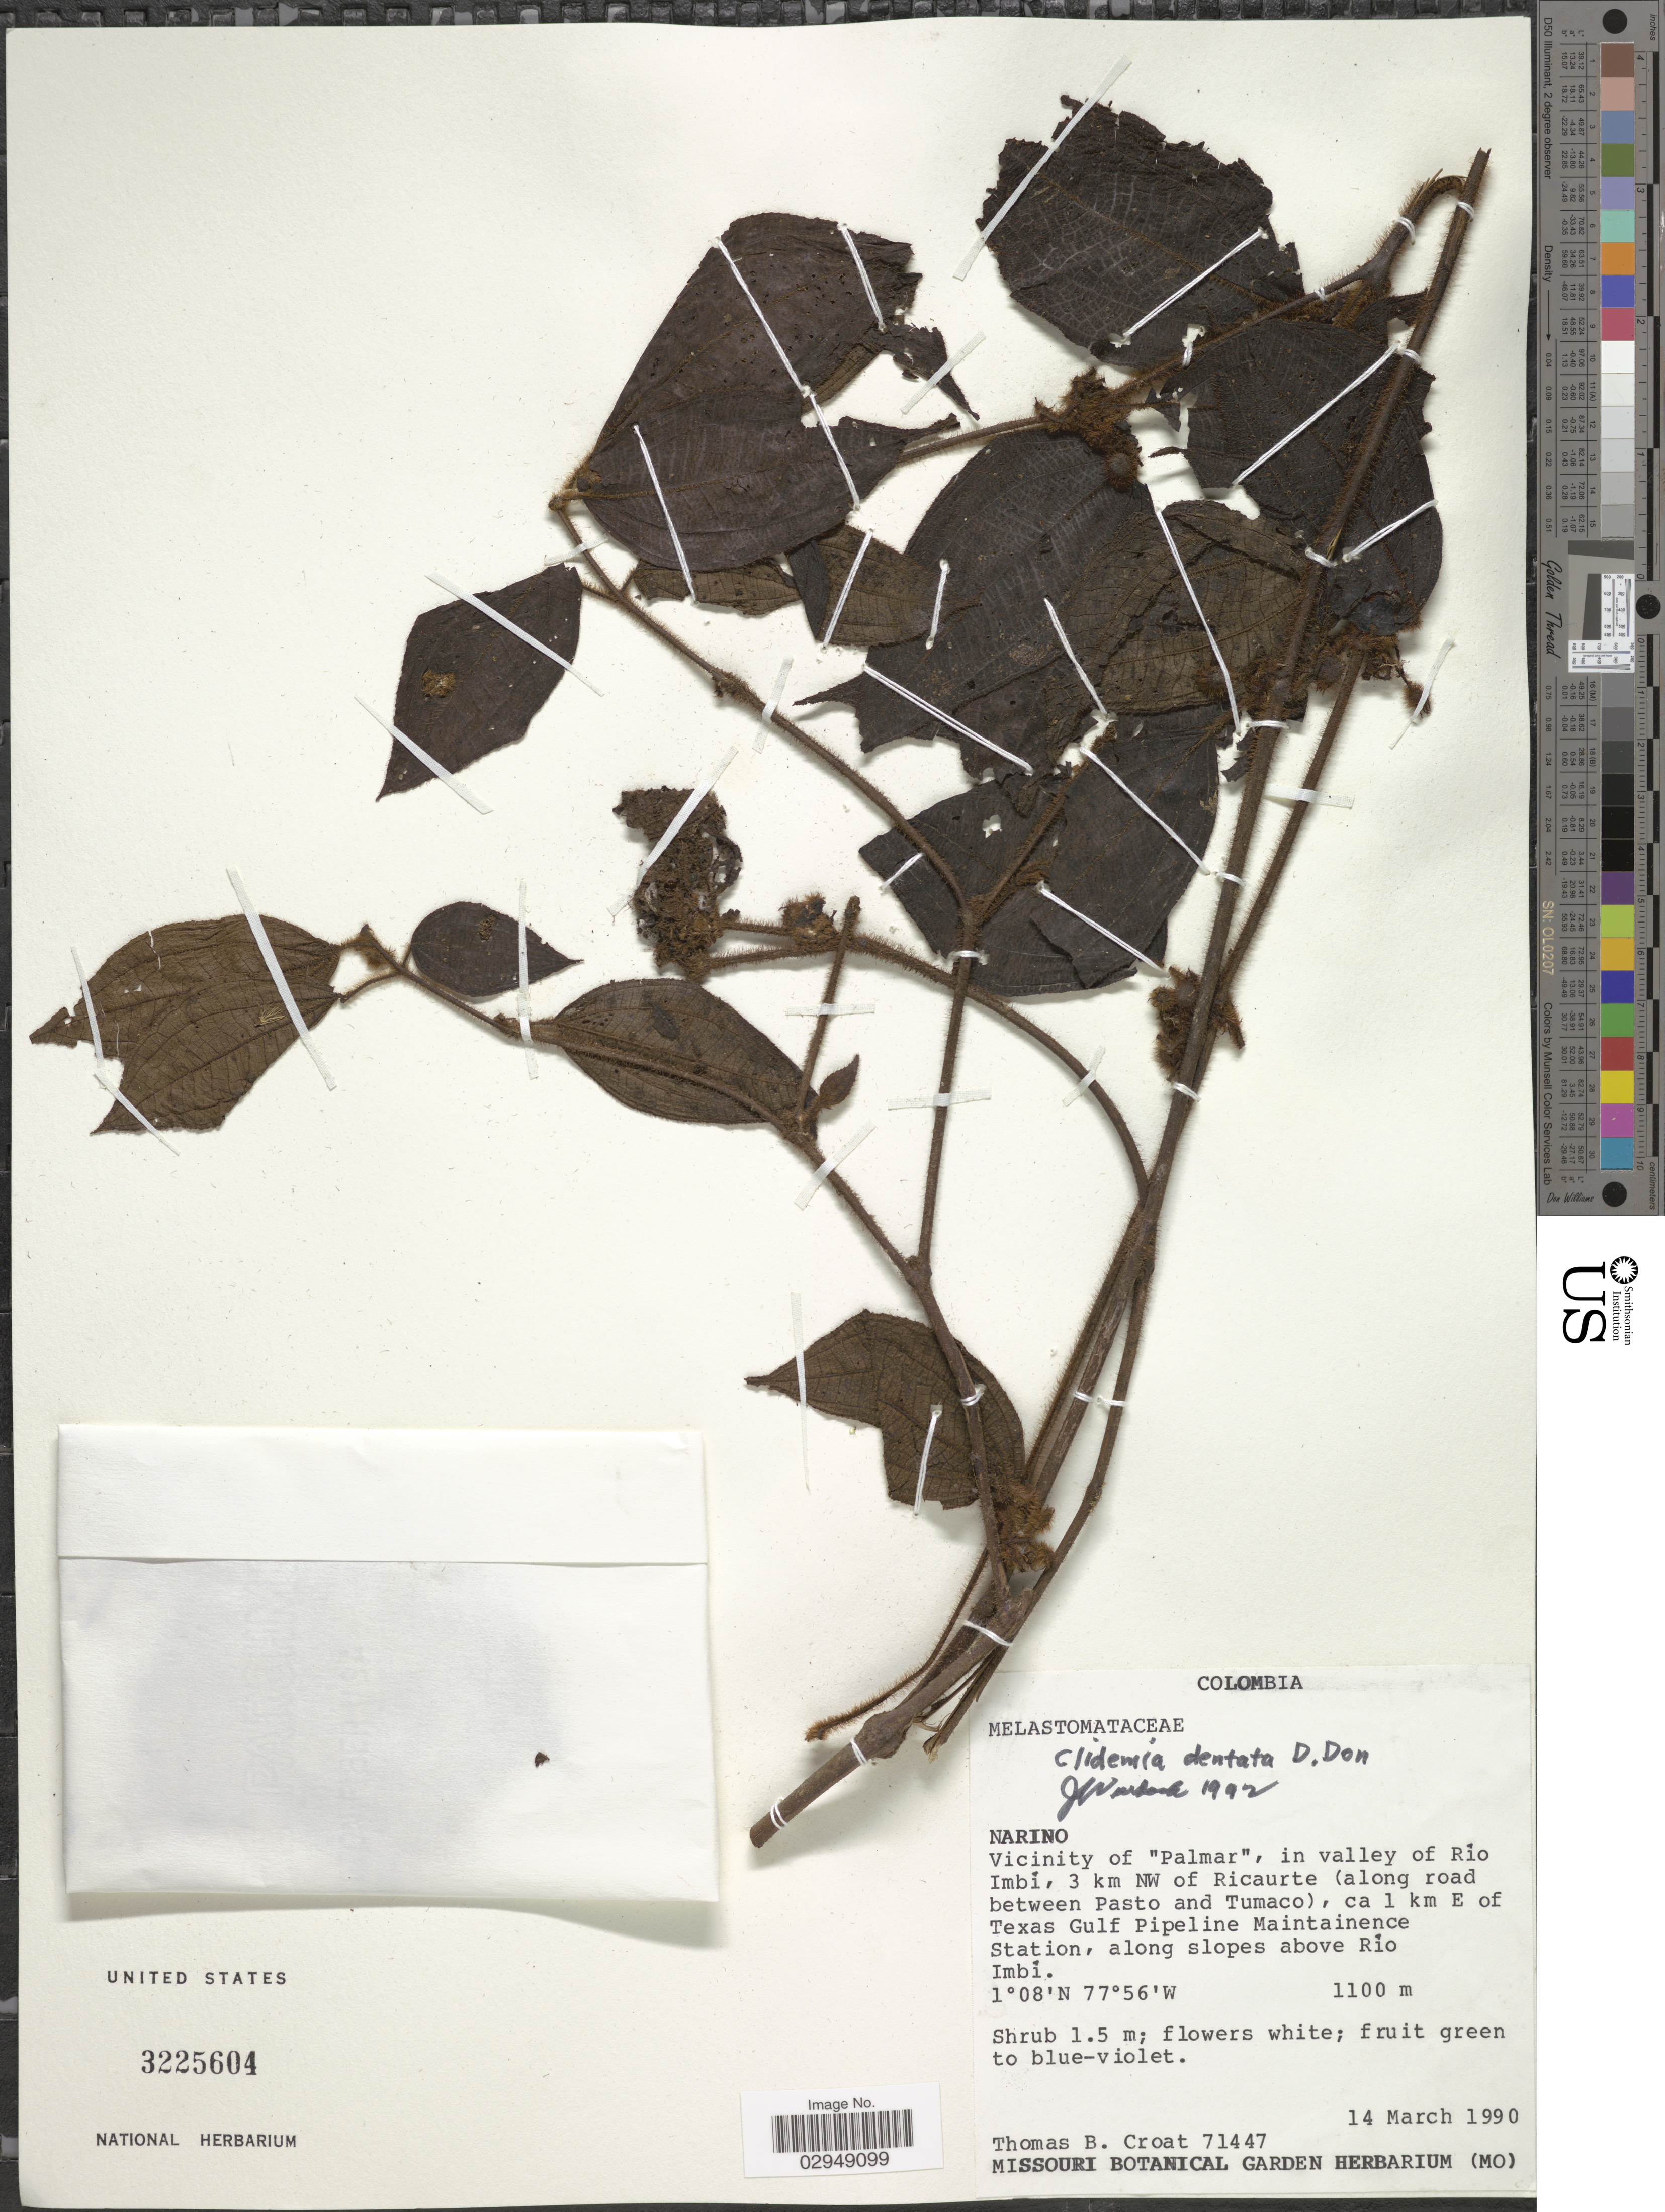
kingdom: Plantae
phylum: Tracheophyta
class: Magnoliopsida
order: Myrtales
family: Melastomataceae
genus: Clidemia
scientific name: Clidemia dentata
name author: D. Don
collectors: T. B. Croat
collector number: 71447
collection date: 1990-03-14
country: Colombia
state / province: Nariño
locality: Vicinity of "Palmar", in valley of Río Imbí, 3 km NW of Ricaurte (along road between Pasto and Tumaco), ca 1 km E of Texas Gulf Pipeline Maintainence Station, along slopes above Río Imbí.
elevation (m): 1100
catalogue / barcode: US 3225604